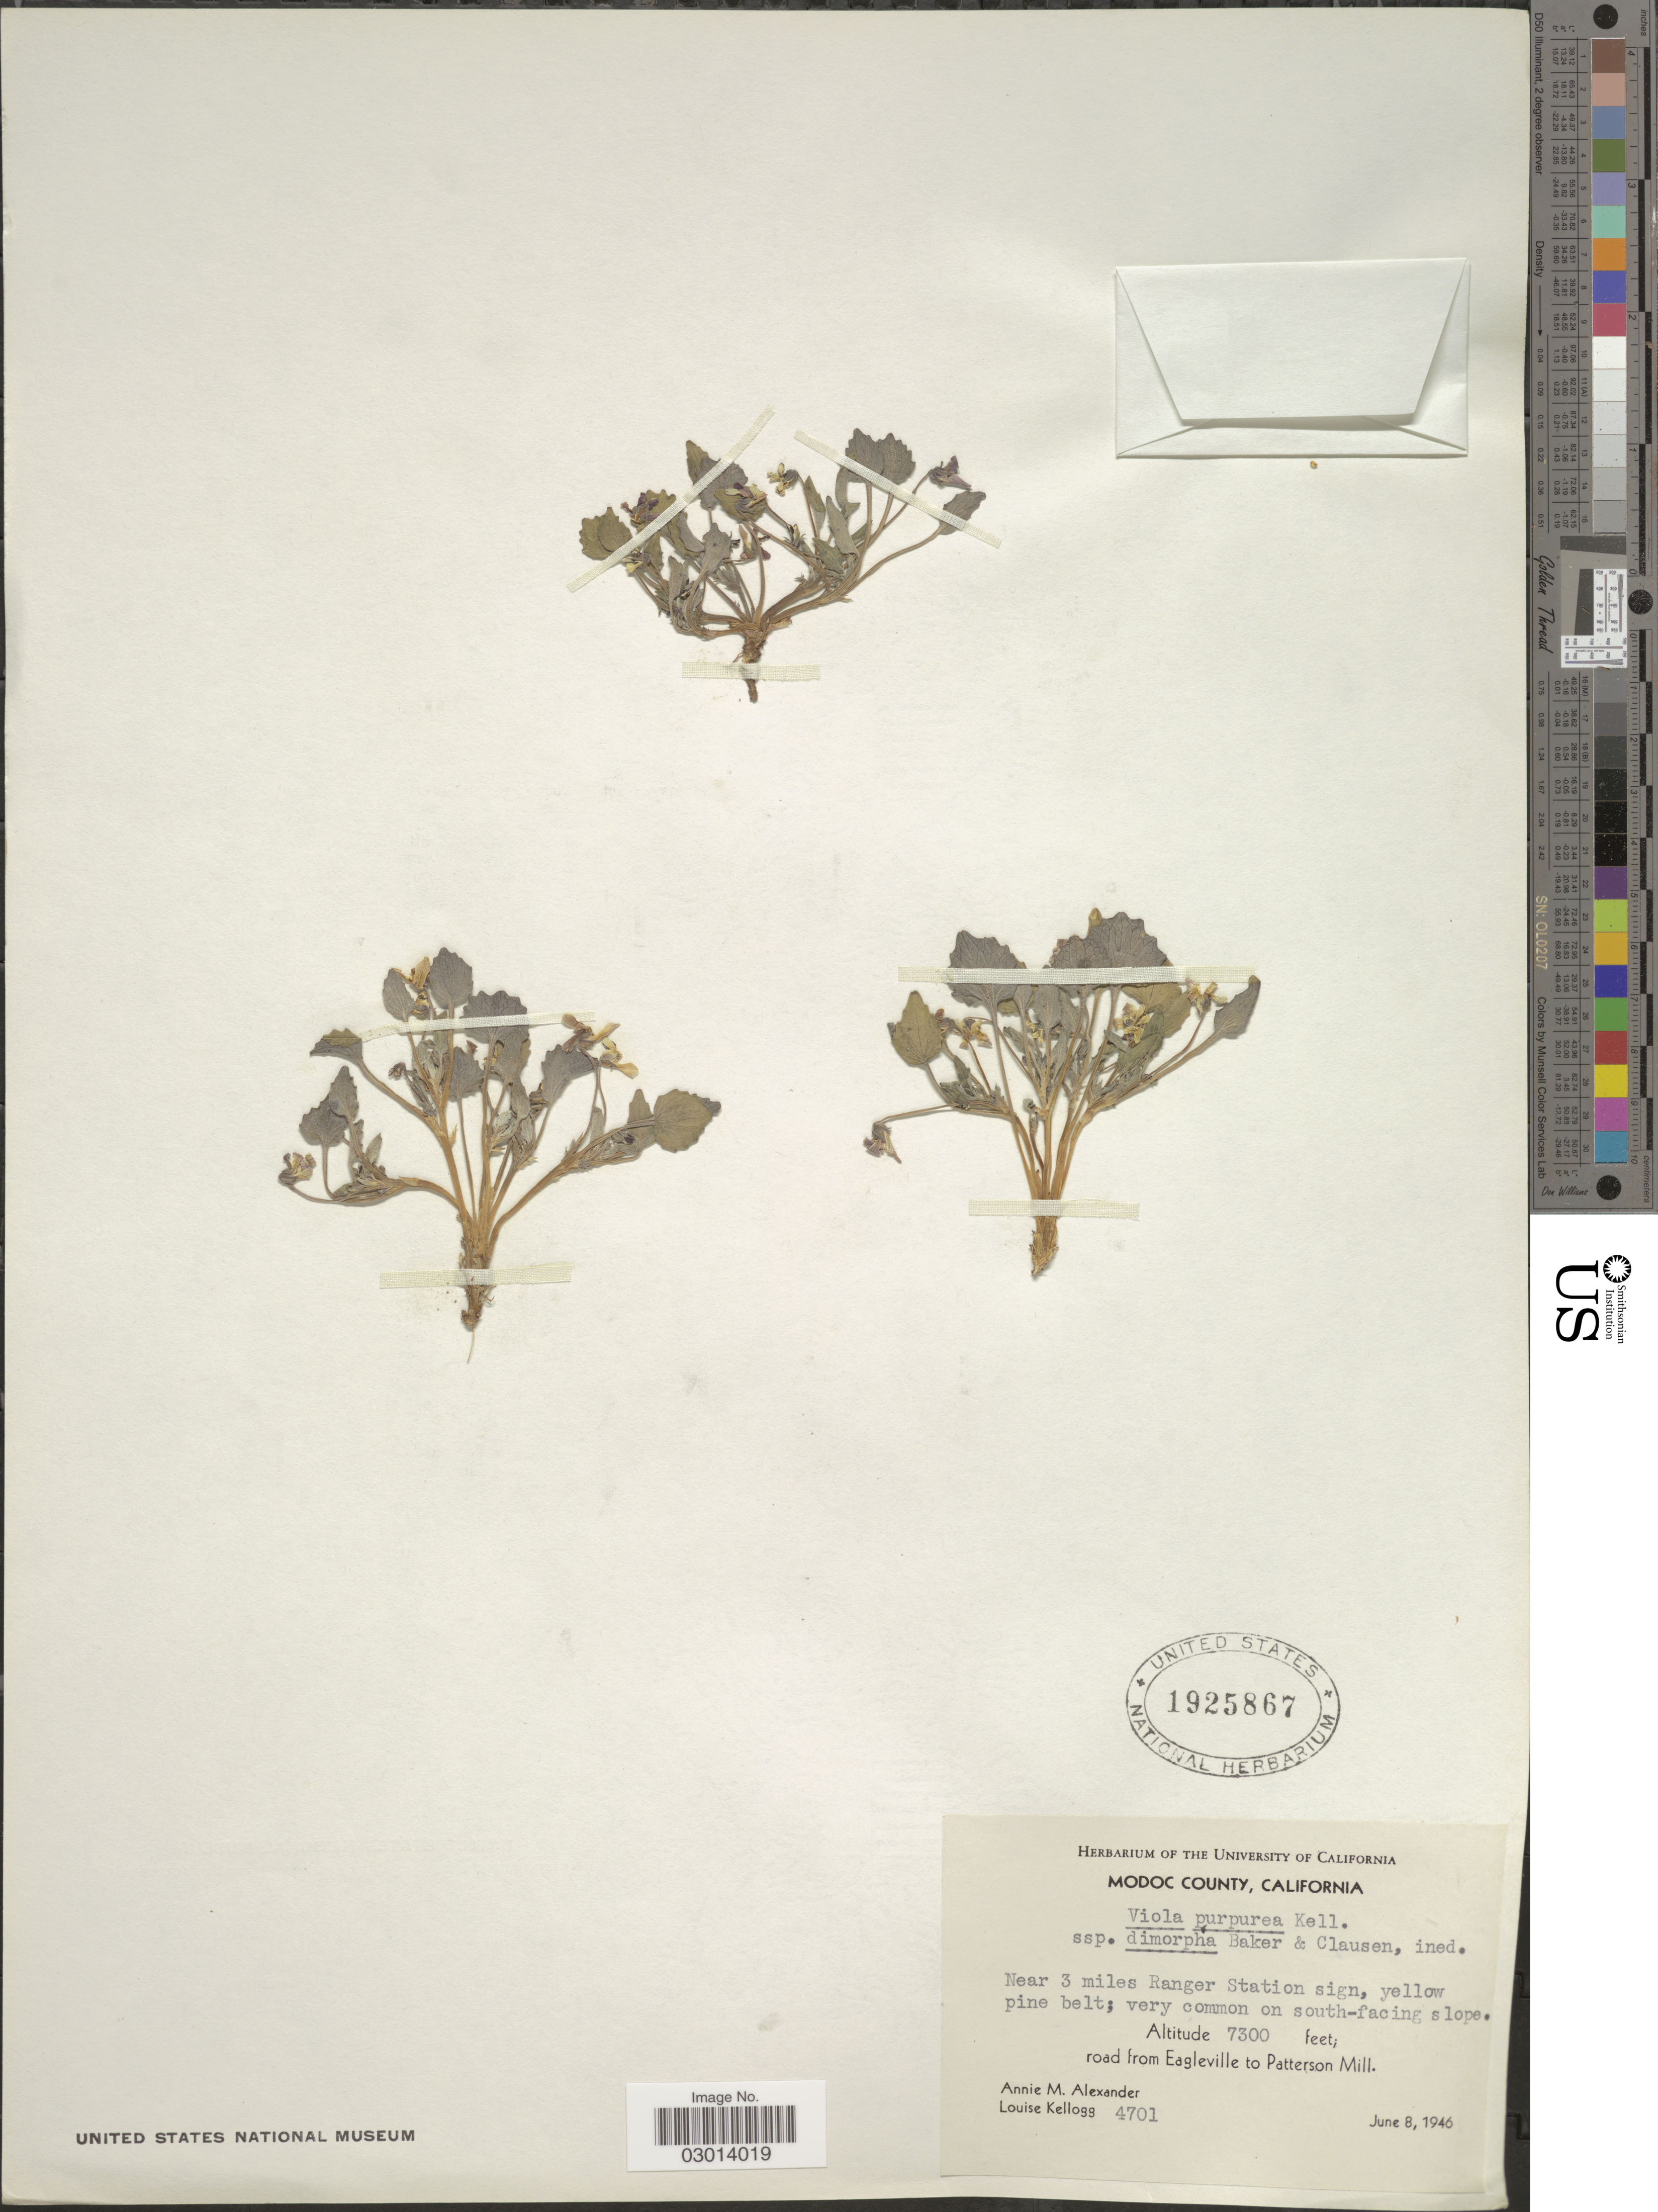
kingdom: Plantae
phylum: Tracheophyta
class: Magnoliopsida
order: Malpighiales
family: Violaceae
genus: Viola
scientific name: Viola purpurea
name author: Kellogg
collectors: A. M. Alexander & L. Kellogg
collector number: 4701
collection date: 1946-06-08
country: United States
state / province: California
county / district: Modoc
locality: Modoc County. Near 3 miles Ranger Station sign. Road from Eagleville to Patterson Mill.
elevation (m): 2225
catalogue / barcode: US 1925867